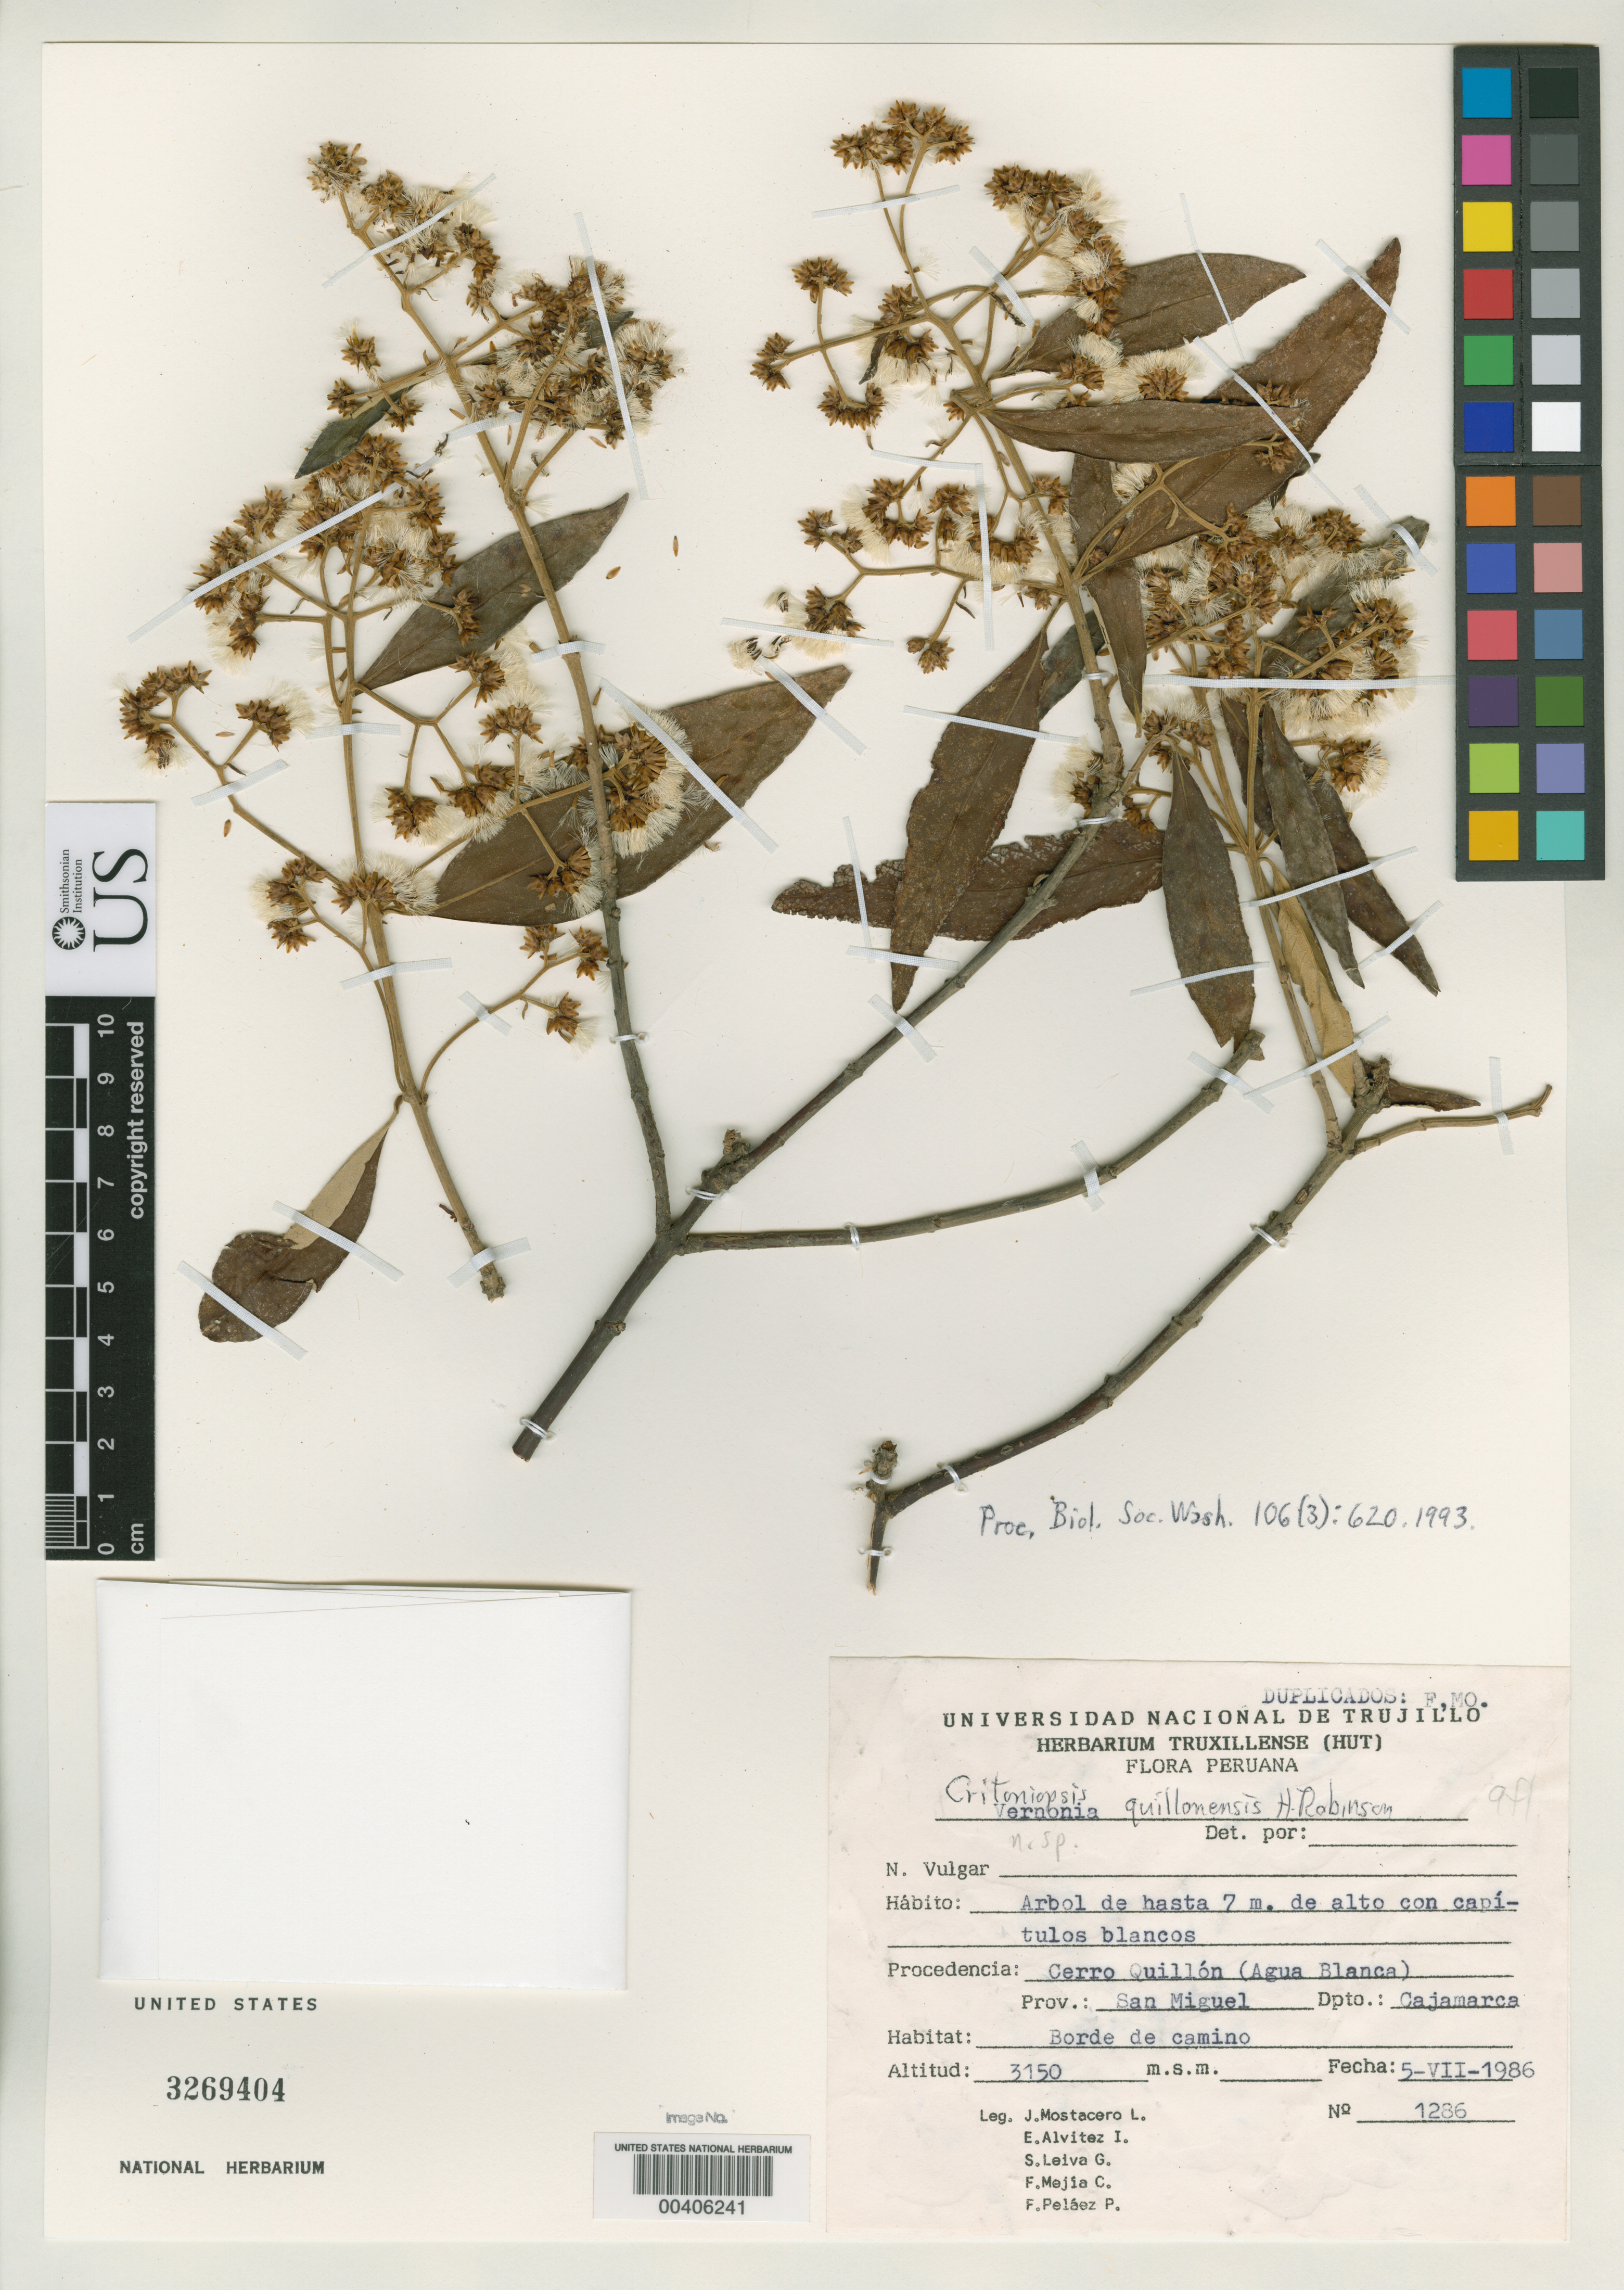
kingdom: Plantae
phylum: Tracheophyta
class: Magnoliopsida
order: Asterales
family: Asteraceae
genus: Critoniopsis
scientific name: Critoniopsis quillonensis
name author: H. Rob.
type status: Holotype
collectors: J. Mostacero L., E. Alvetiz I., S. Leiva G., F. Mejia C. & F. Pelaez P.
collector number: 1286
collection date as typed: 05 Jul 1986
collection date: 1986-07-05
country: Peru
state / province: Cajamarca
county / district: San Miguel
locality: Cerro Quillon, Agua Blanca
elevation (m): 3150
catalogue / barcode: US 3269404